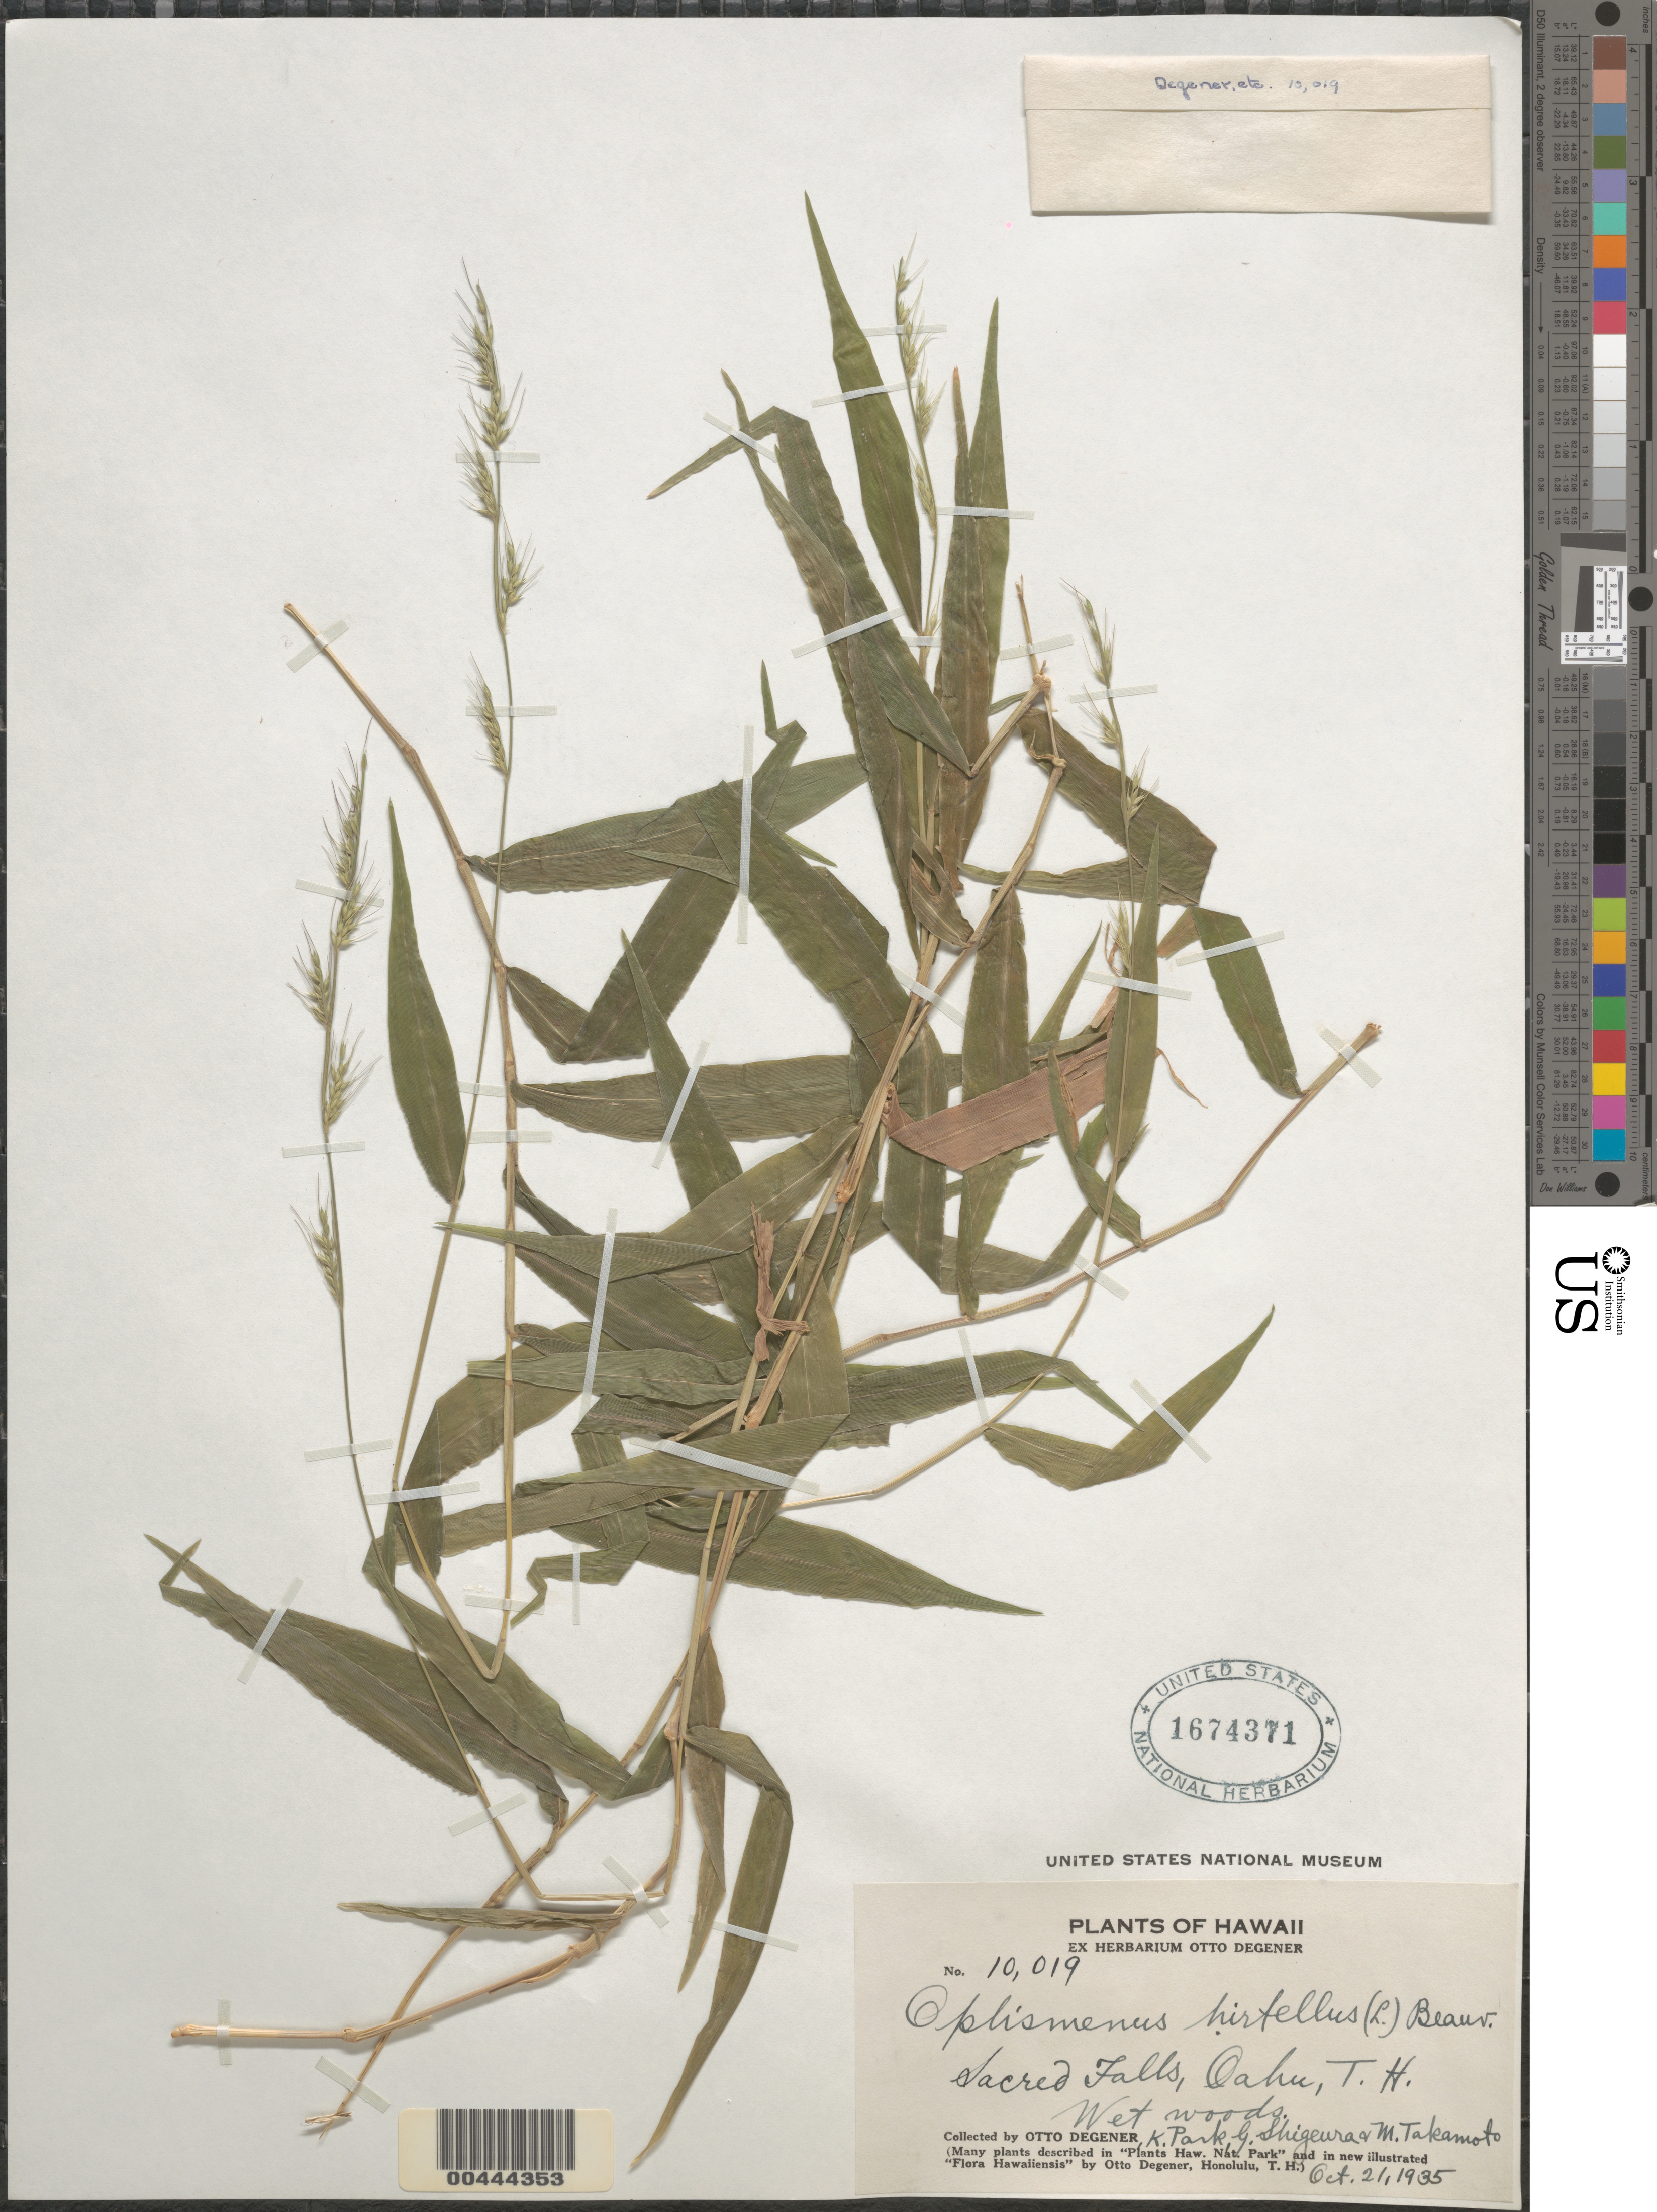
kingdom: Plantae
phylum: Tracheophyta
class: Liliopsida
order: Poales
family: Poaceae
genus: Oplismenus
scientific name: Oplismenus hirtellus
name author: (L.) P. Beauv.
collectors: O. Degener, K. Park, G. Shigeura & M. Takamoto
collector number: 10019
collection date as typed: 21 Oct 1935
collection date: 1935-10-21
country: United States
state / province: Hawaii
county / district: Honolulu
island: Oahu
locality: Sacred Falls.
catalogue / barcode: US 1674371